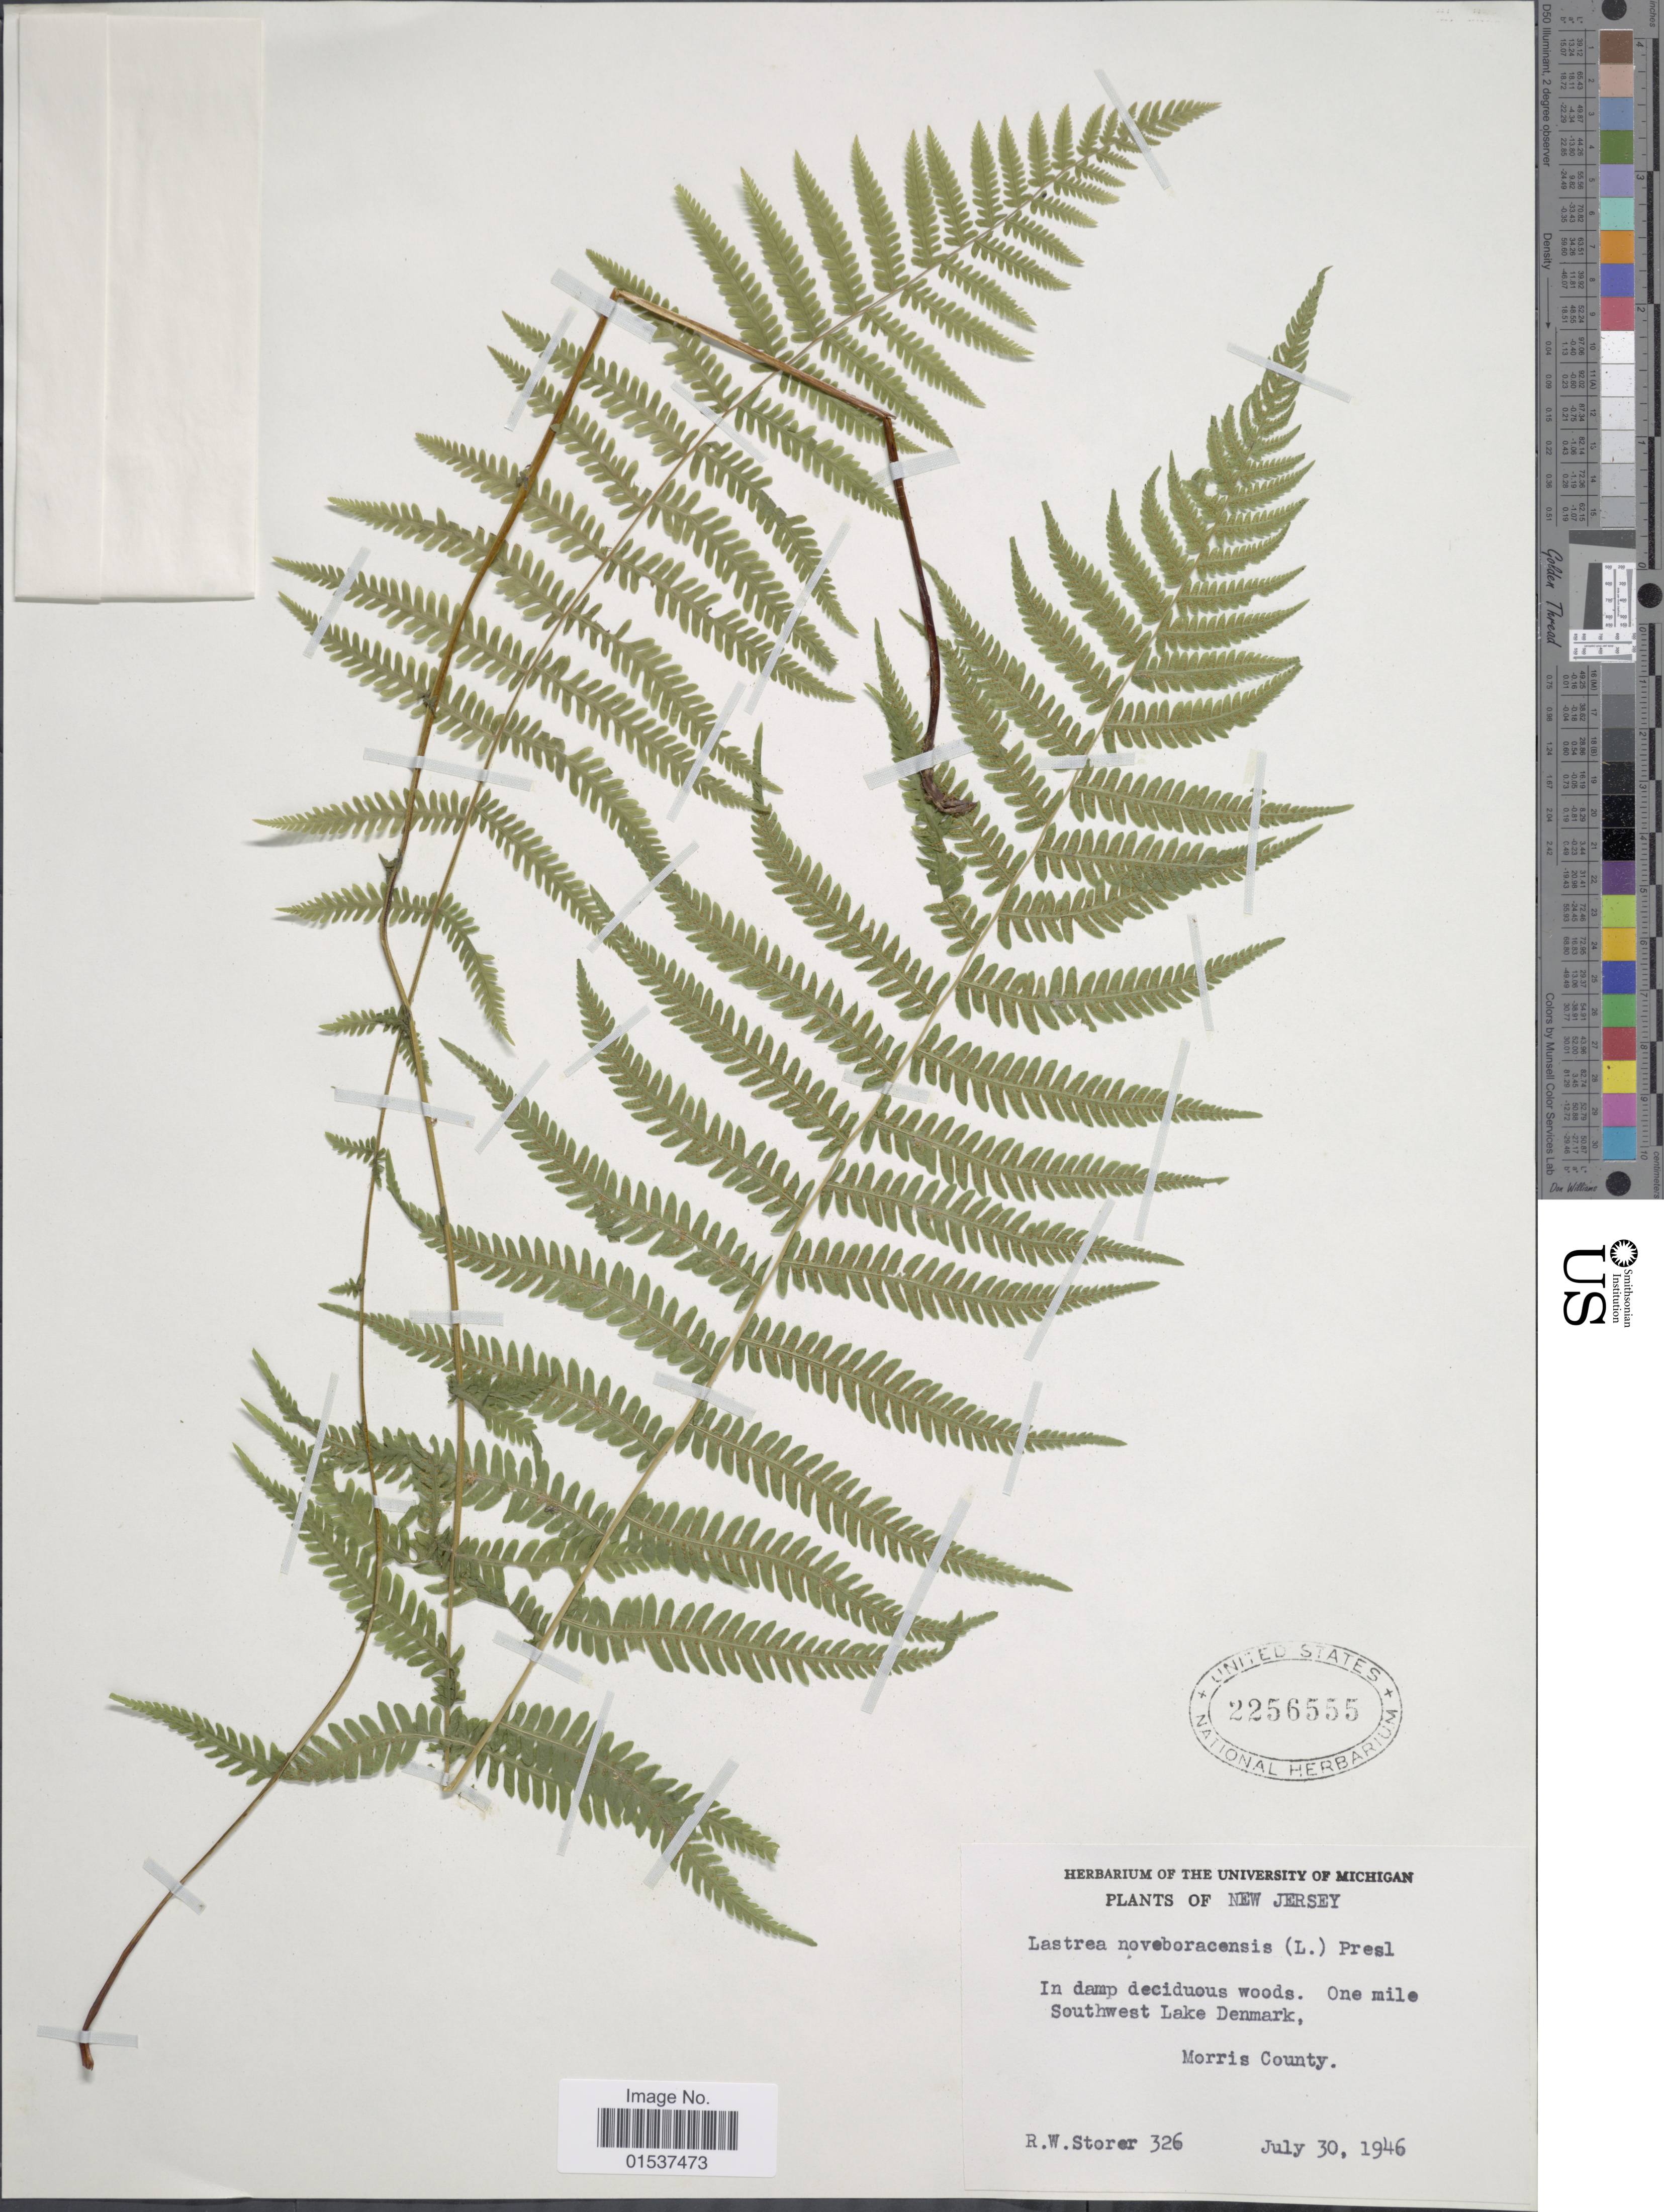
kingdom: Plantae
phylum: Tracheophyta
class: Polypodiopsida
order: Polypodiales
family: Thelypteridaceae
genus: Parathelypteris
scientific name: Parathelypteris noveboracensis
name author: (L.) Ching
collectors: R. Storer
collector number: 326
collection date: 1946-07-30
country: United States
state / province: New Jersey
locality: One mile Southwest Lake Denmark. Morris County.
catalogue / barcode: US 2256555